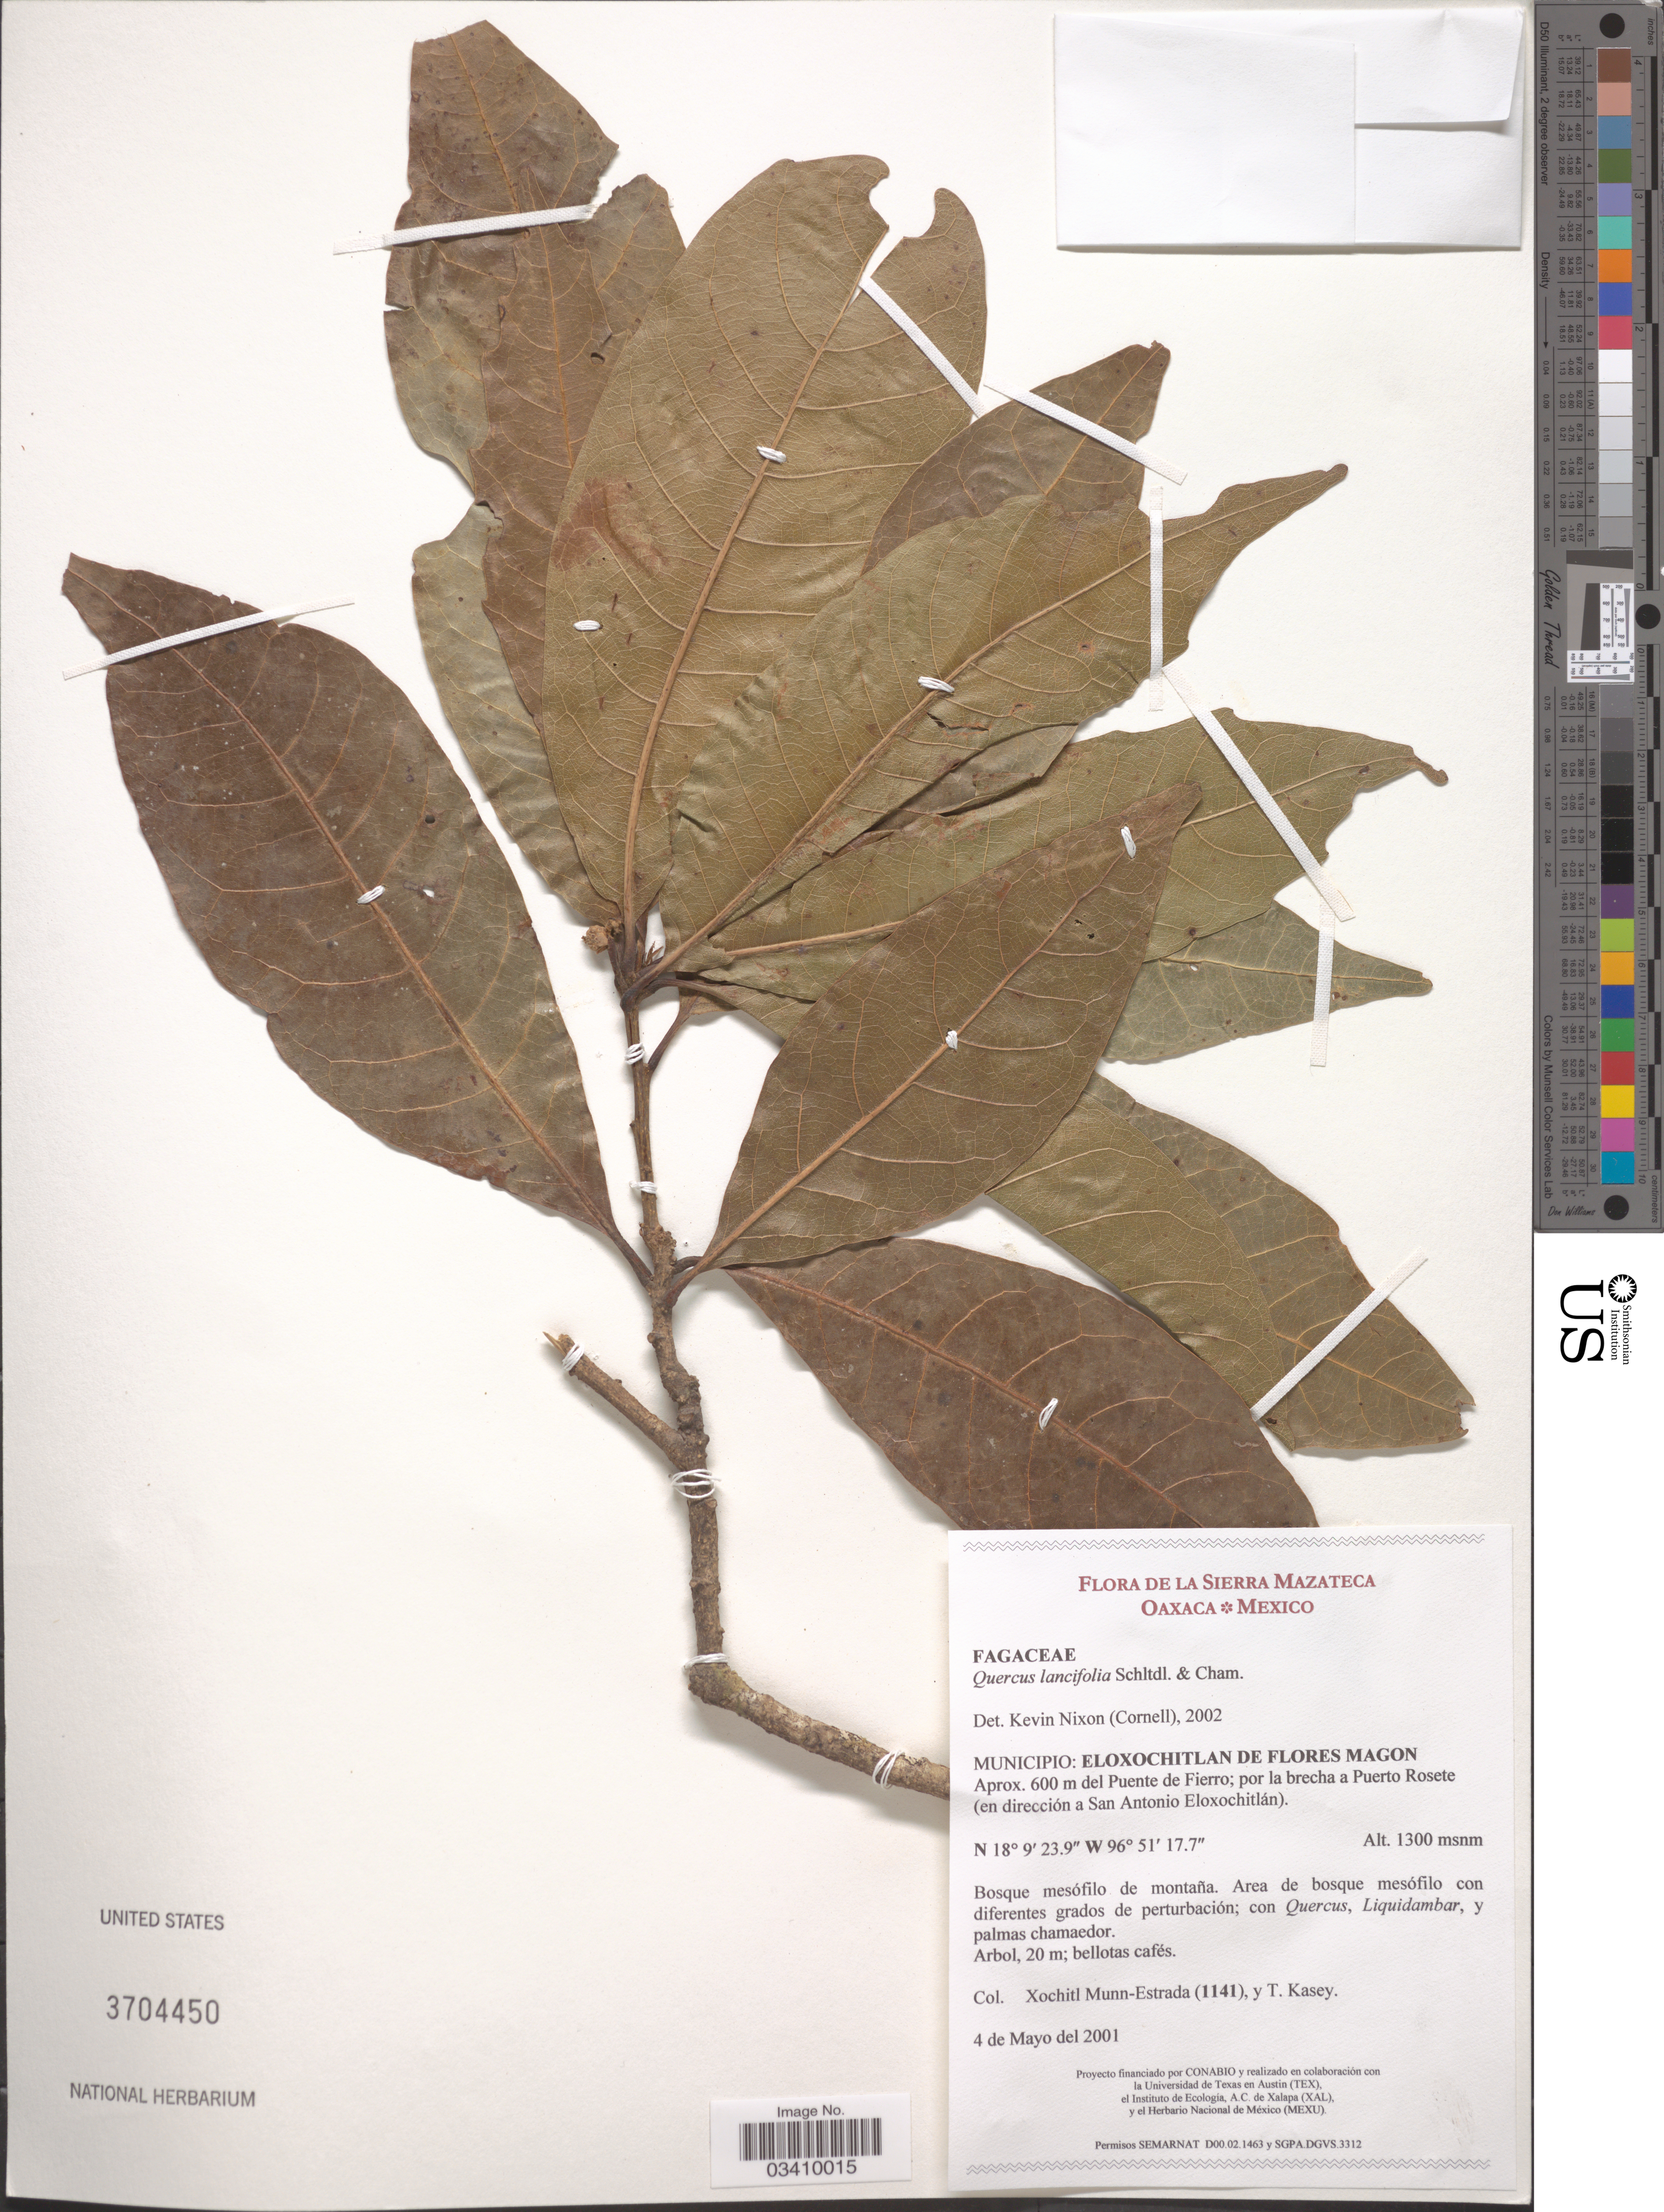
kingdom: Plantae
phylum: Tracheophyta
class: Magnoliopsida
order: Fagales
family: Fagaceae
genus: Quercus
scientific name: Quercus lancifolia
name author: Schltdl. & Cham.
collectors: X. Munn-Estrada & T. Kasey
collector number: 1141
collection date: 2001-05-04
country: Mexico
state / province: Oaxaca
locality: Sierra Mazateca. Municipio: Eloxochitlan de Flores Magon. Aprox. 600 m del Puente de Fierro; por la brecha a Puerto Rosete (en dirección a San Antonio Eloxochitlán).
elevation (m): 1300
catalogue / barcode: US 3704450